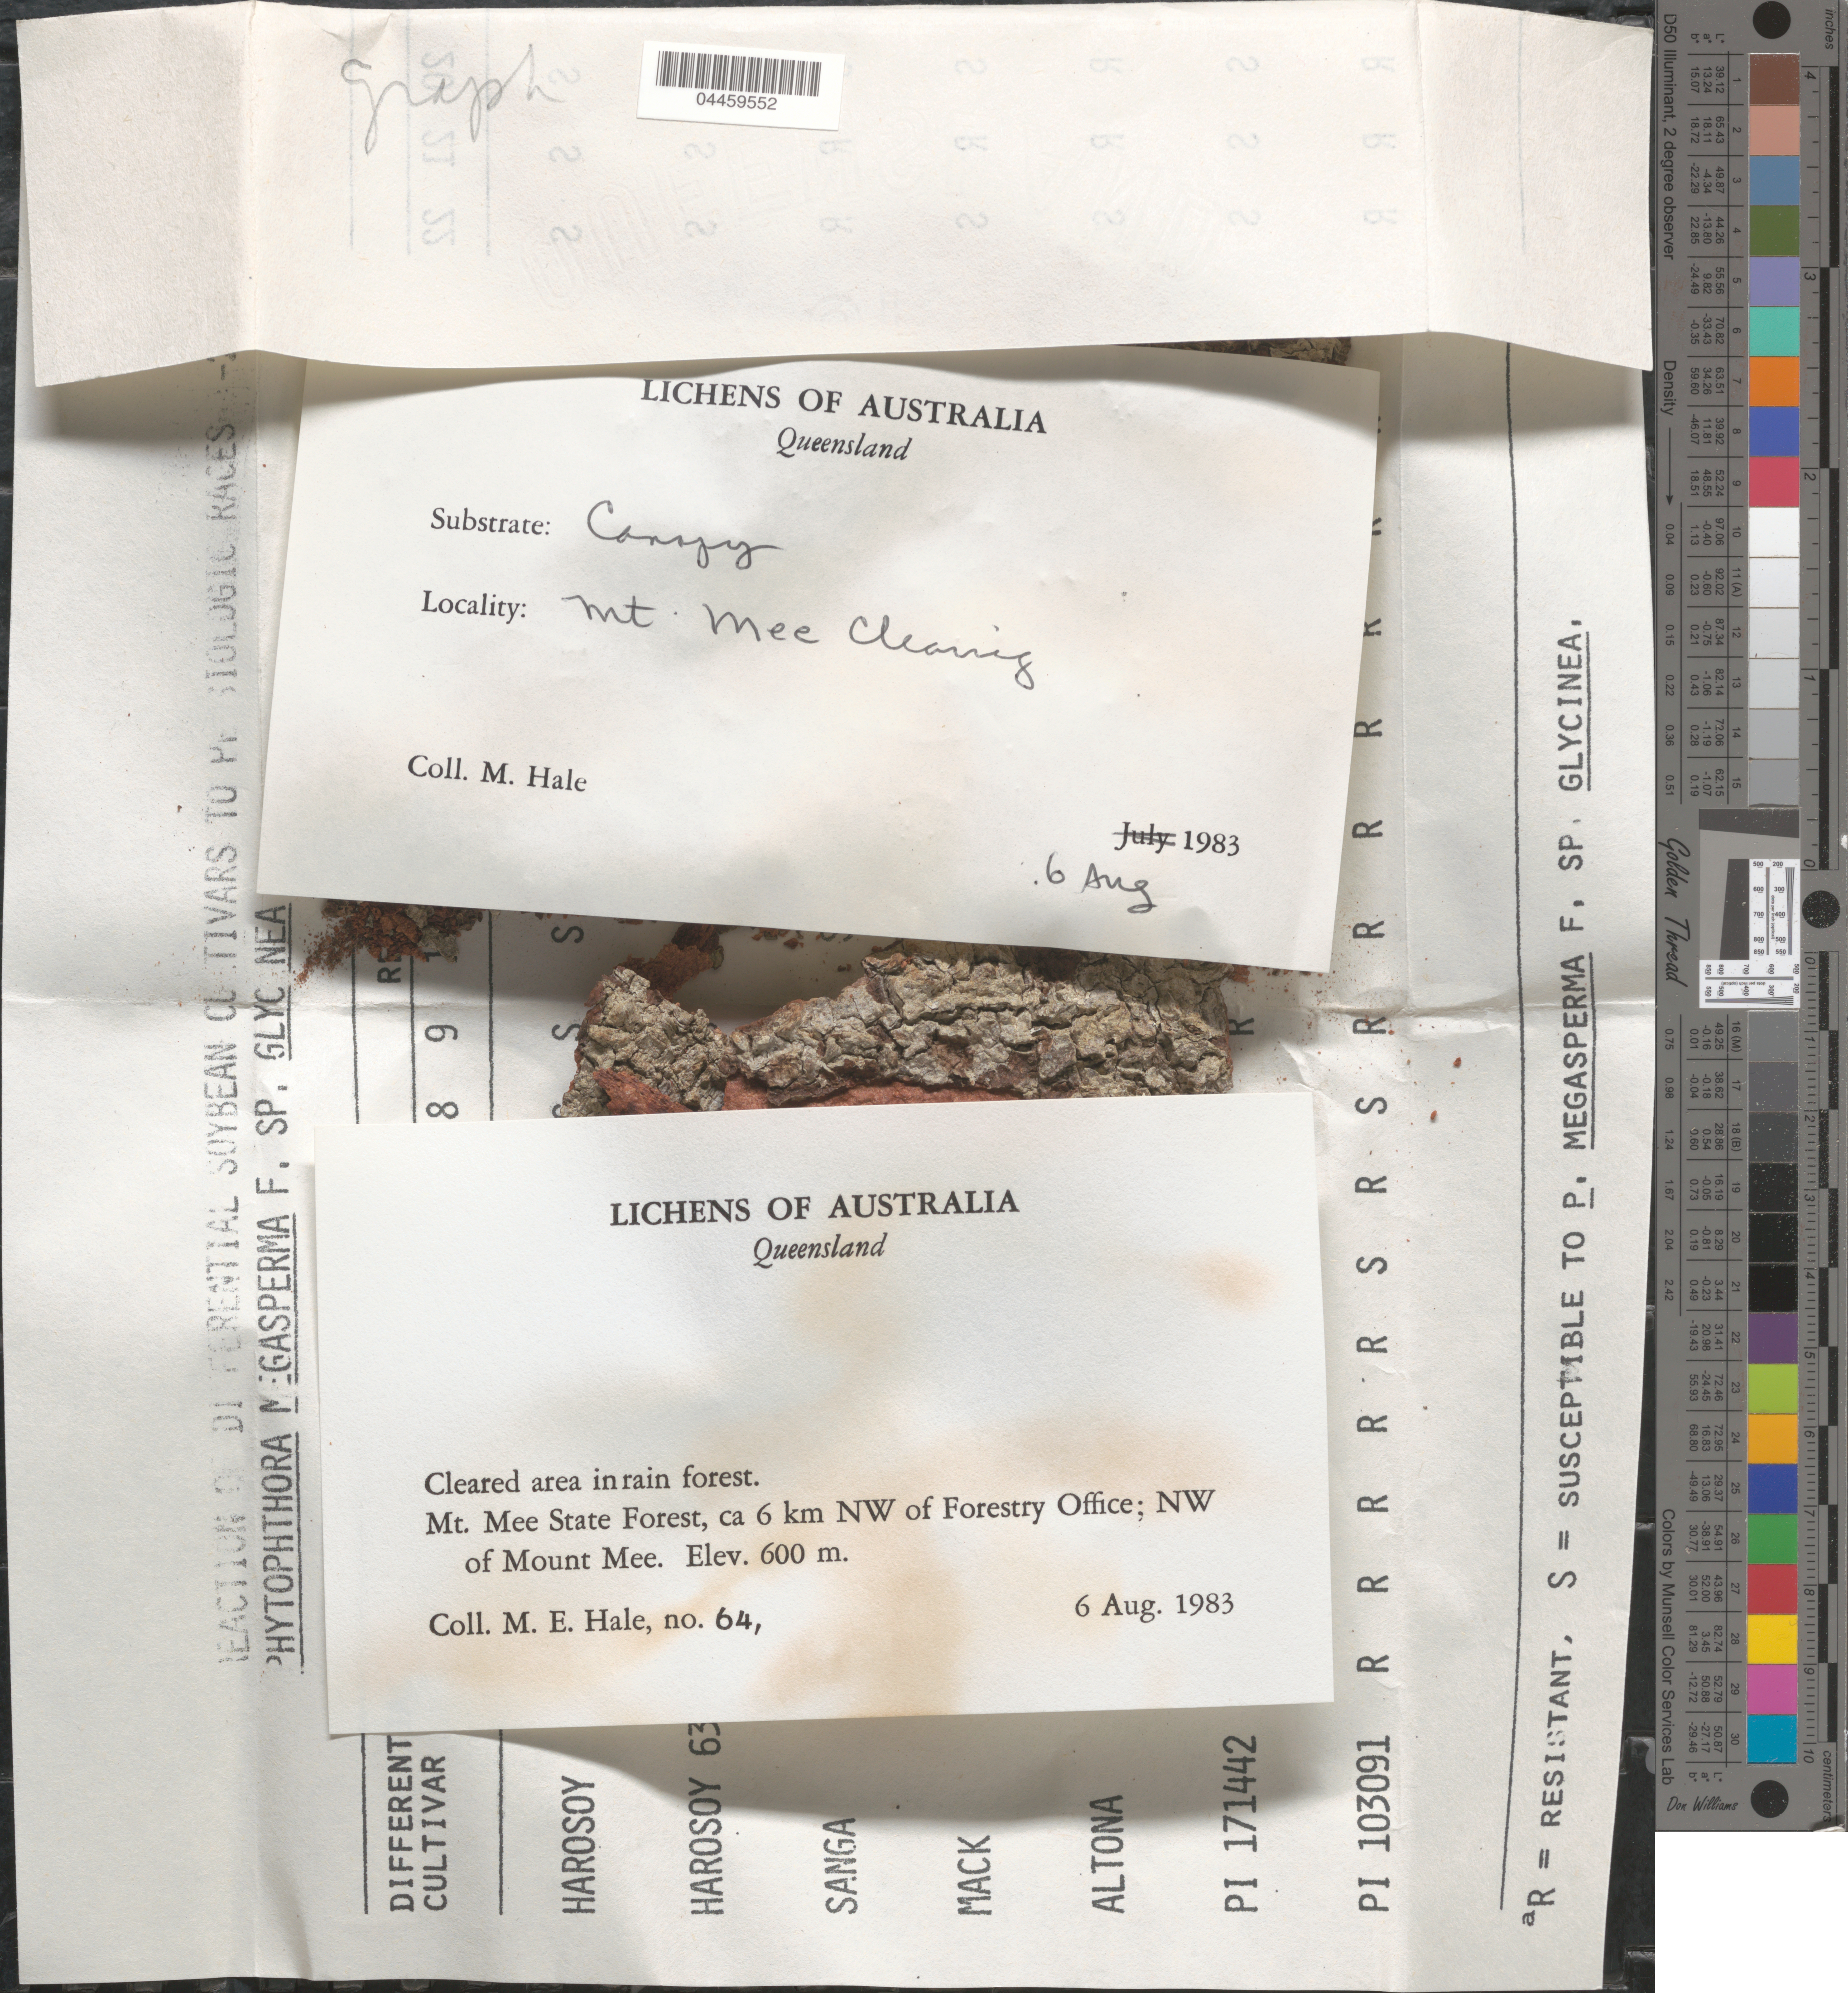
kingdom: Fungi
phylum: Ascomycota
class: Lecanoromycetes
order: Ostropales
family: Graphidaceae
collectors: M. Hale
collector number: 64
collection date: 1983-08-06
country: Australia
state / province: Queensland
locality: Mt. Mee State Forest, ca 6 km NW of Forestry Office; NW of Mount Mee.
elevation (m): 600